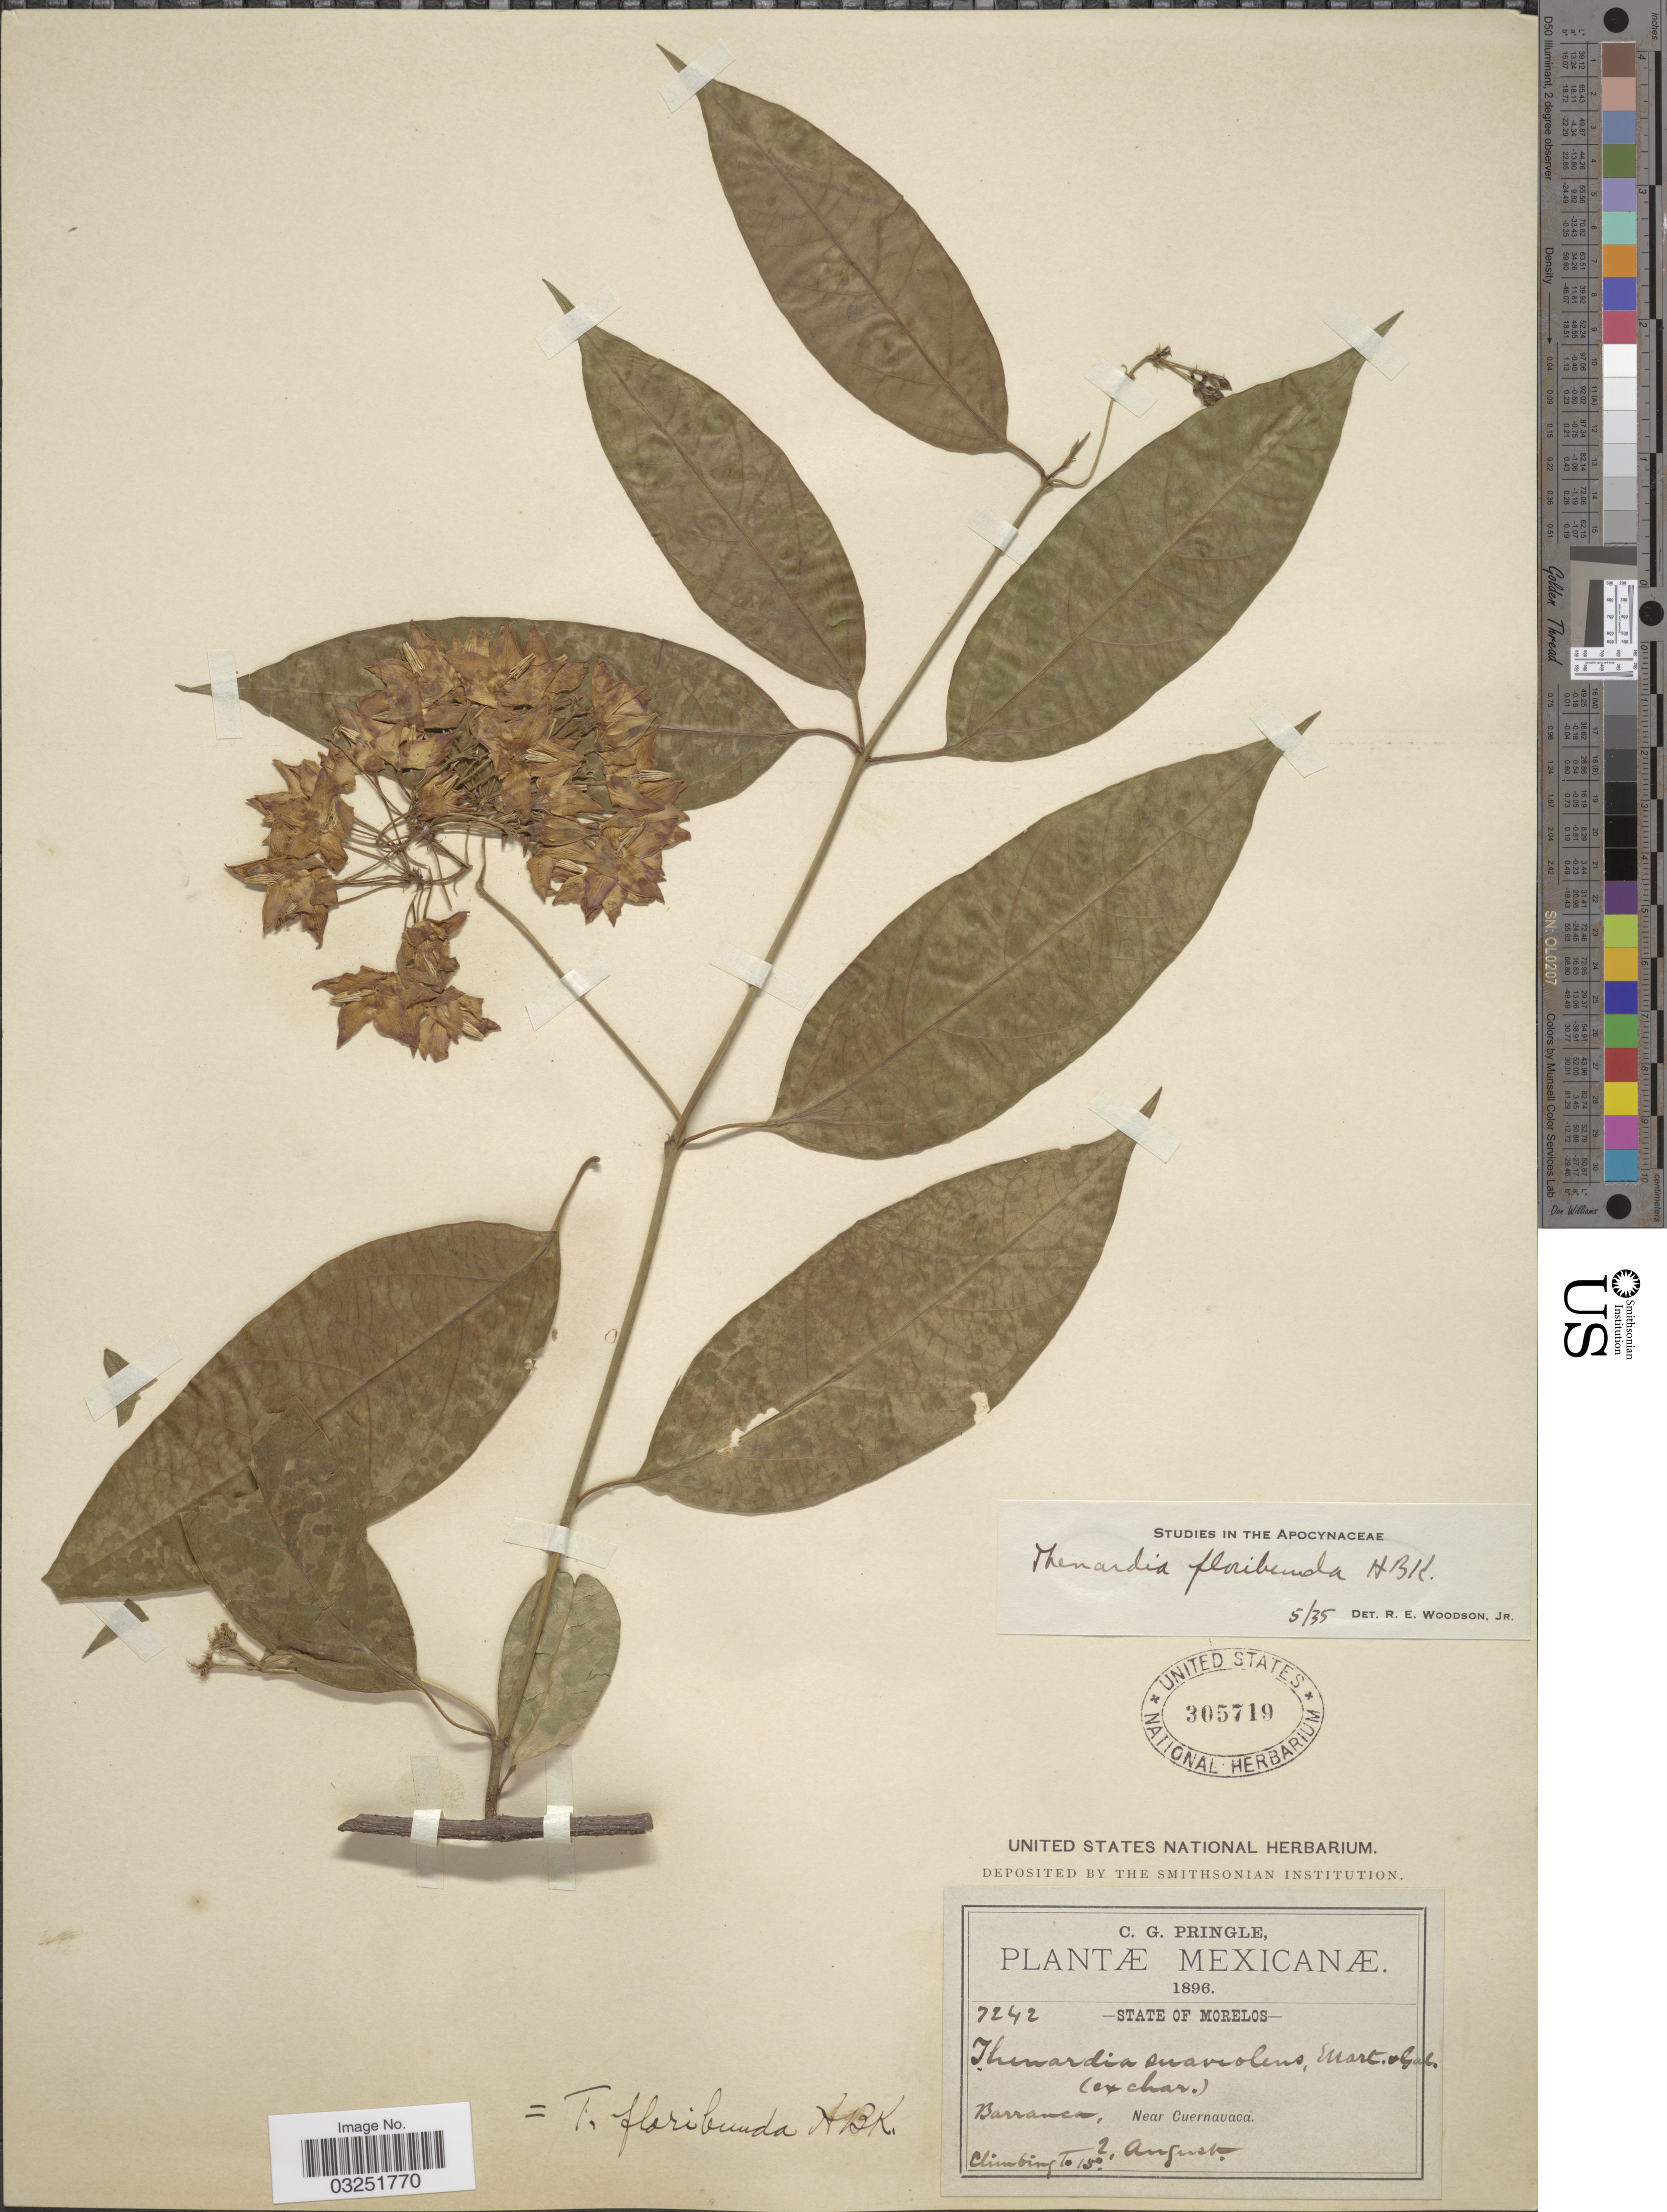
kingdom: Plantae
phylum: Tracheophyta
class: Magnoliopsida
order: Gentianales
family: Apocynaceae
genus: Thenardia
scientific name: Thenardia floribunda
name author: Kunth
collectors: C. G. Pringle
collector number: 7242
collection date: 1896-08-02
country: Mexico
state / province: Morelos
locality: Barranca, Near Cuernavaca.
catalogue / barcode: US 305719